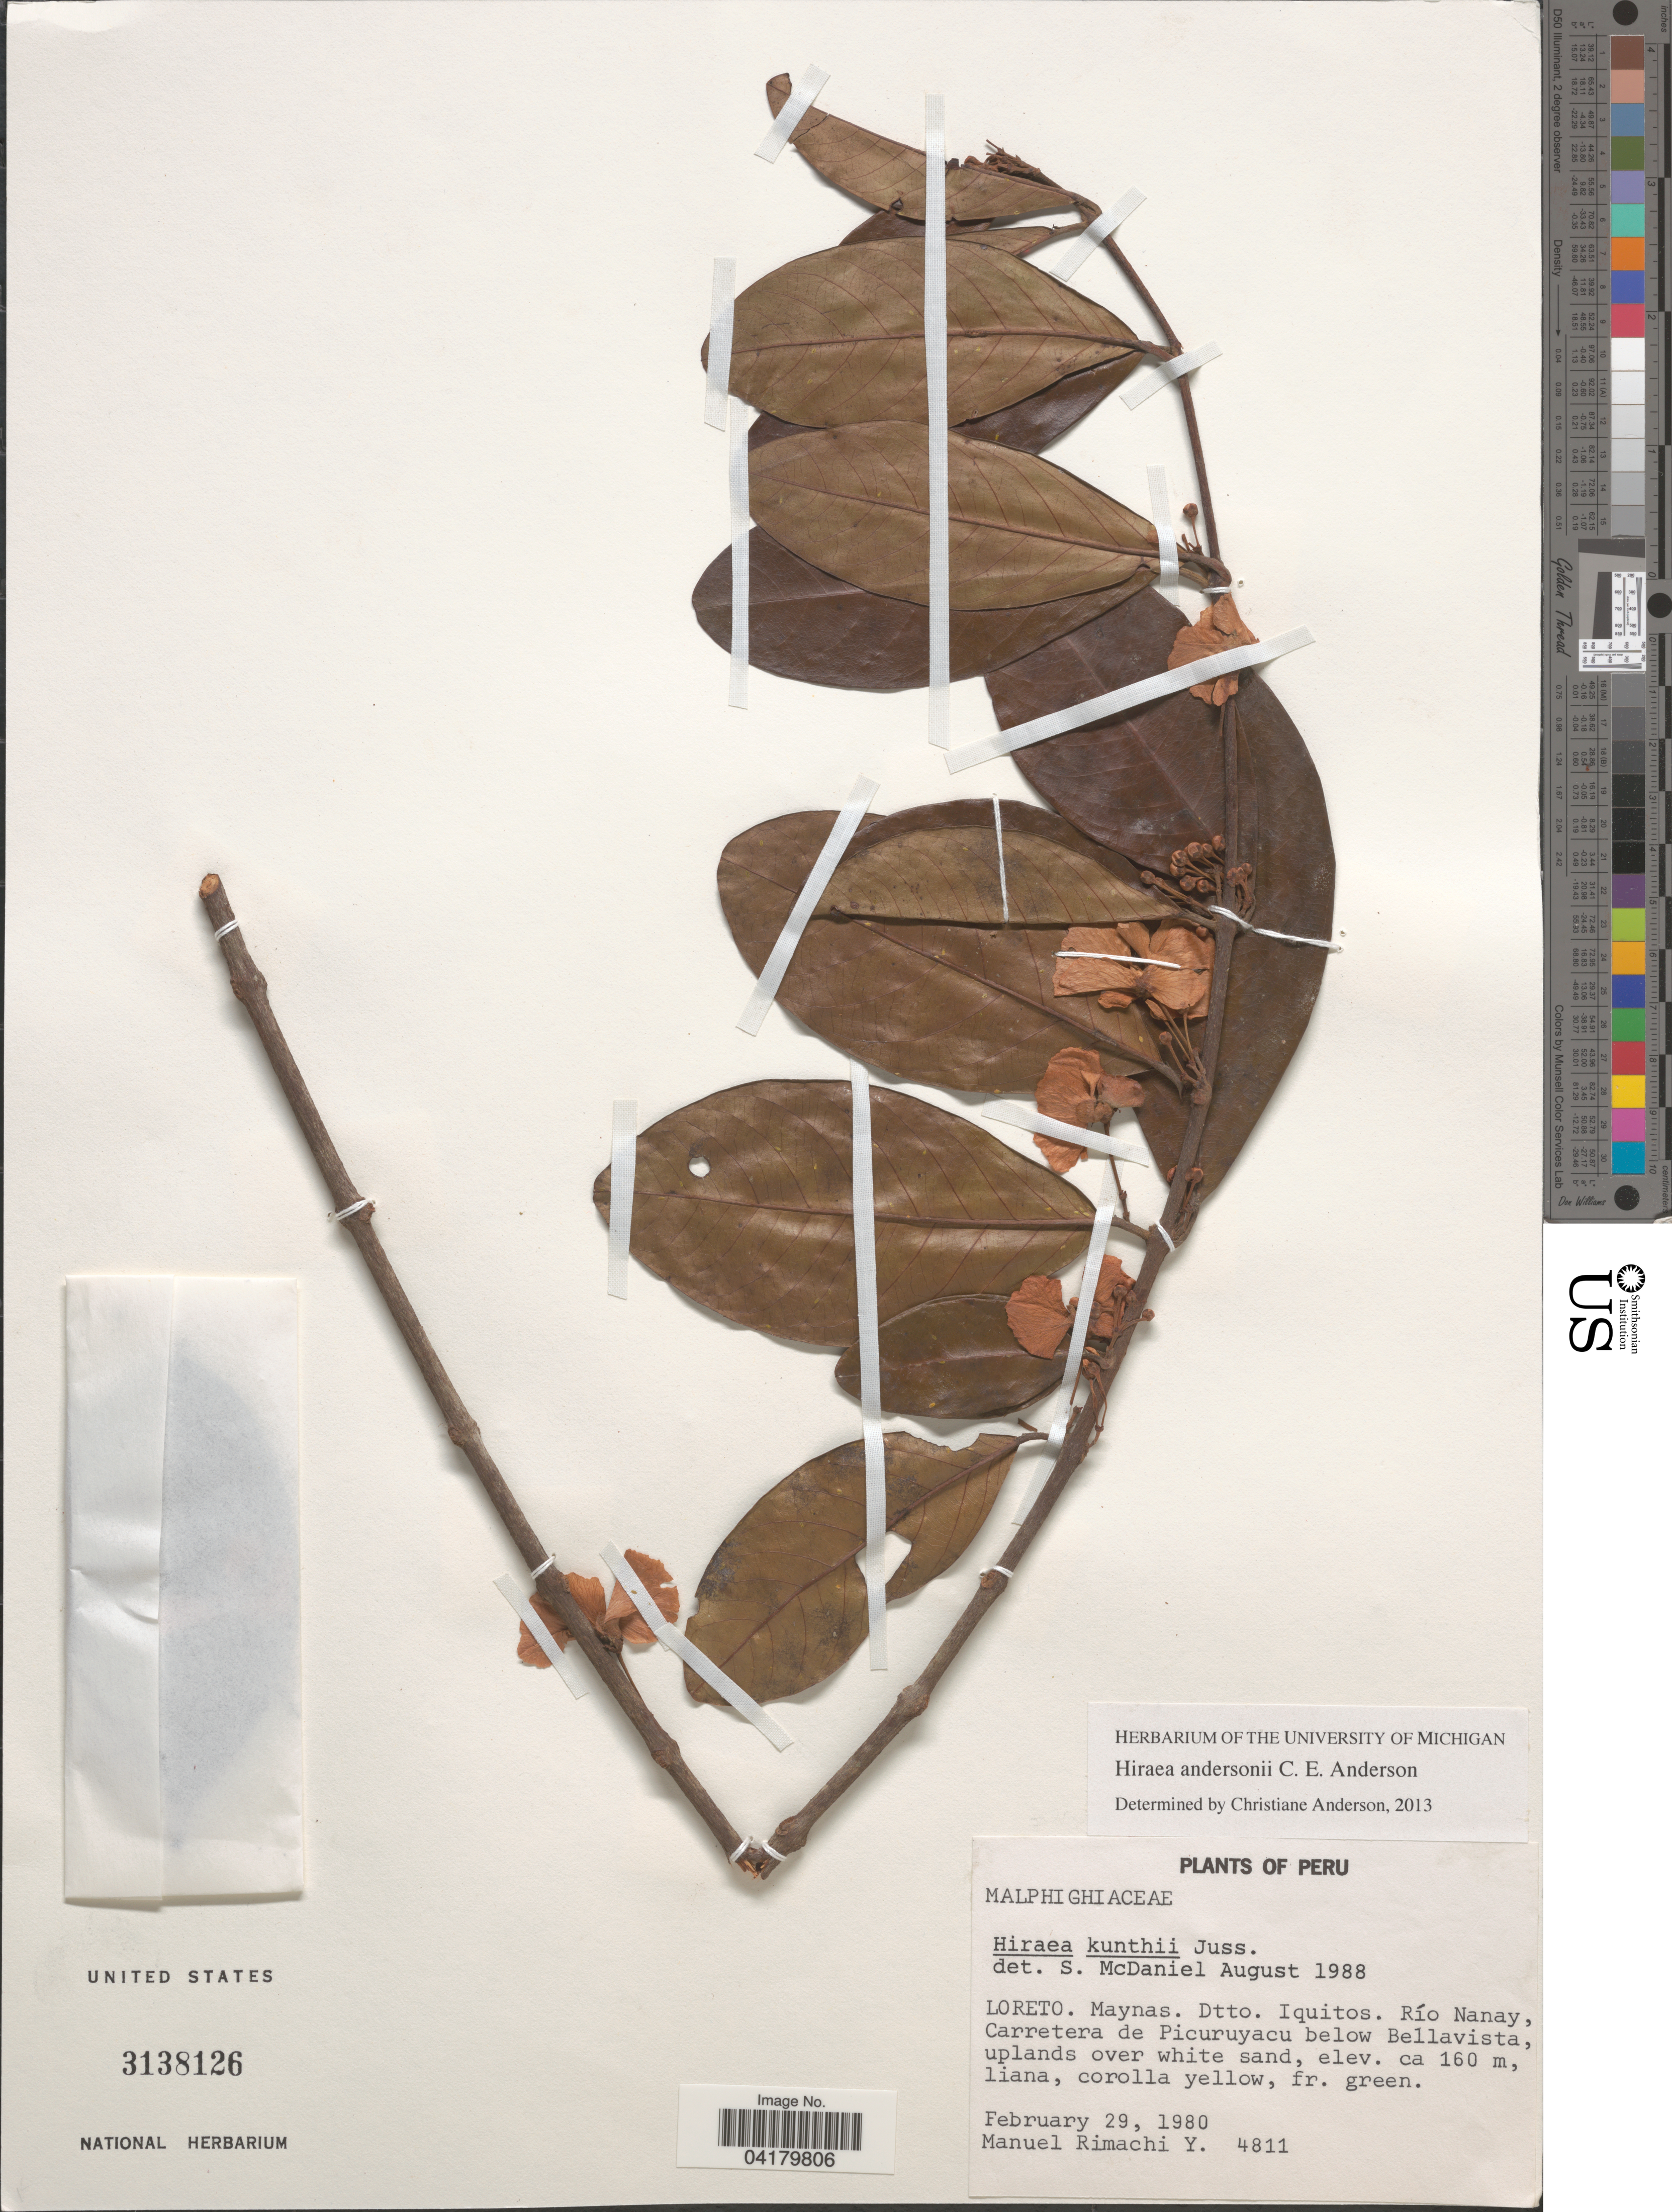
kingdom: Plantae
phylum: Tracheophyta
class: Magnoliopsida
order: Malpighiales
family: Malpighiaceae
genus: Hiraea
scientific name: Hiraea andersonii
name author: C.E. Anderson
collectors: M. Rimachi Y.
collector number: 4811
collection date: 1980-02-29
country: Peru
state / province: Loreto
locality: Maynas. Dtto. Iquitos. Río Nanay, Carretera de Picuruyacu below Bellavista.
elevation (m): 160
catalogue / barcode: US 3138216